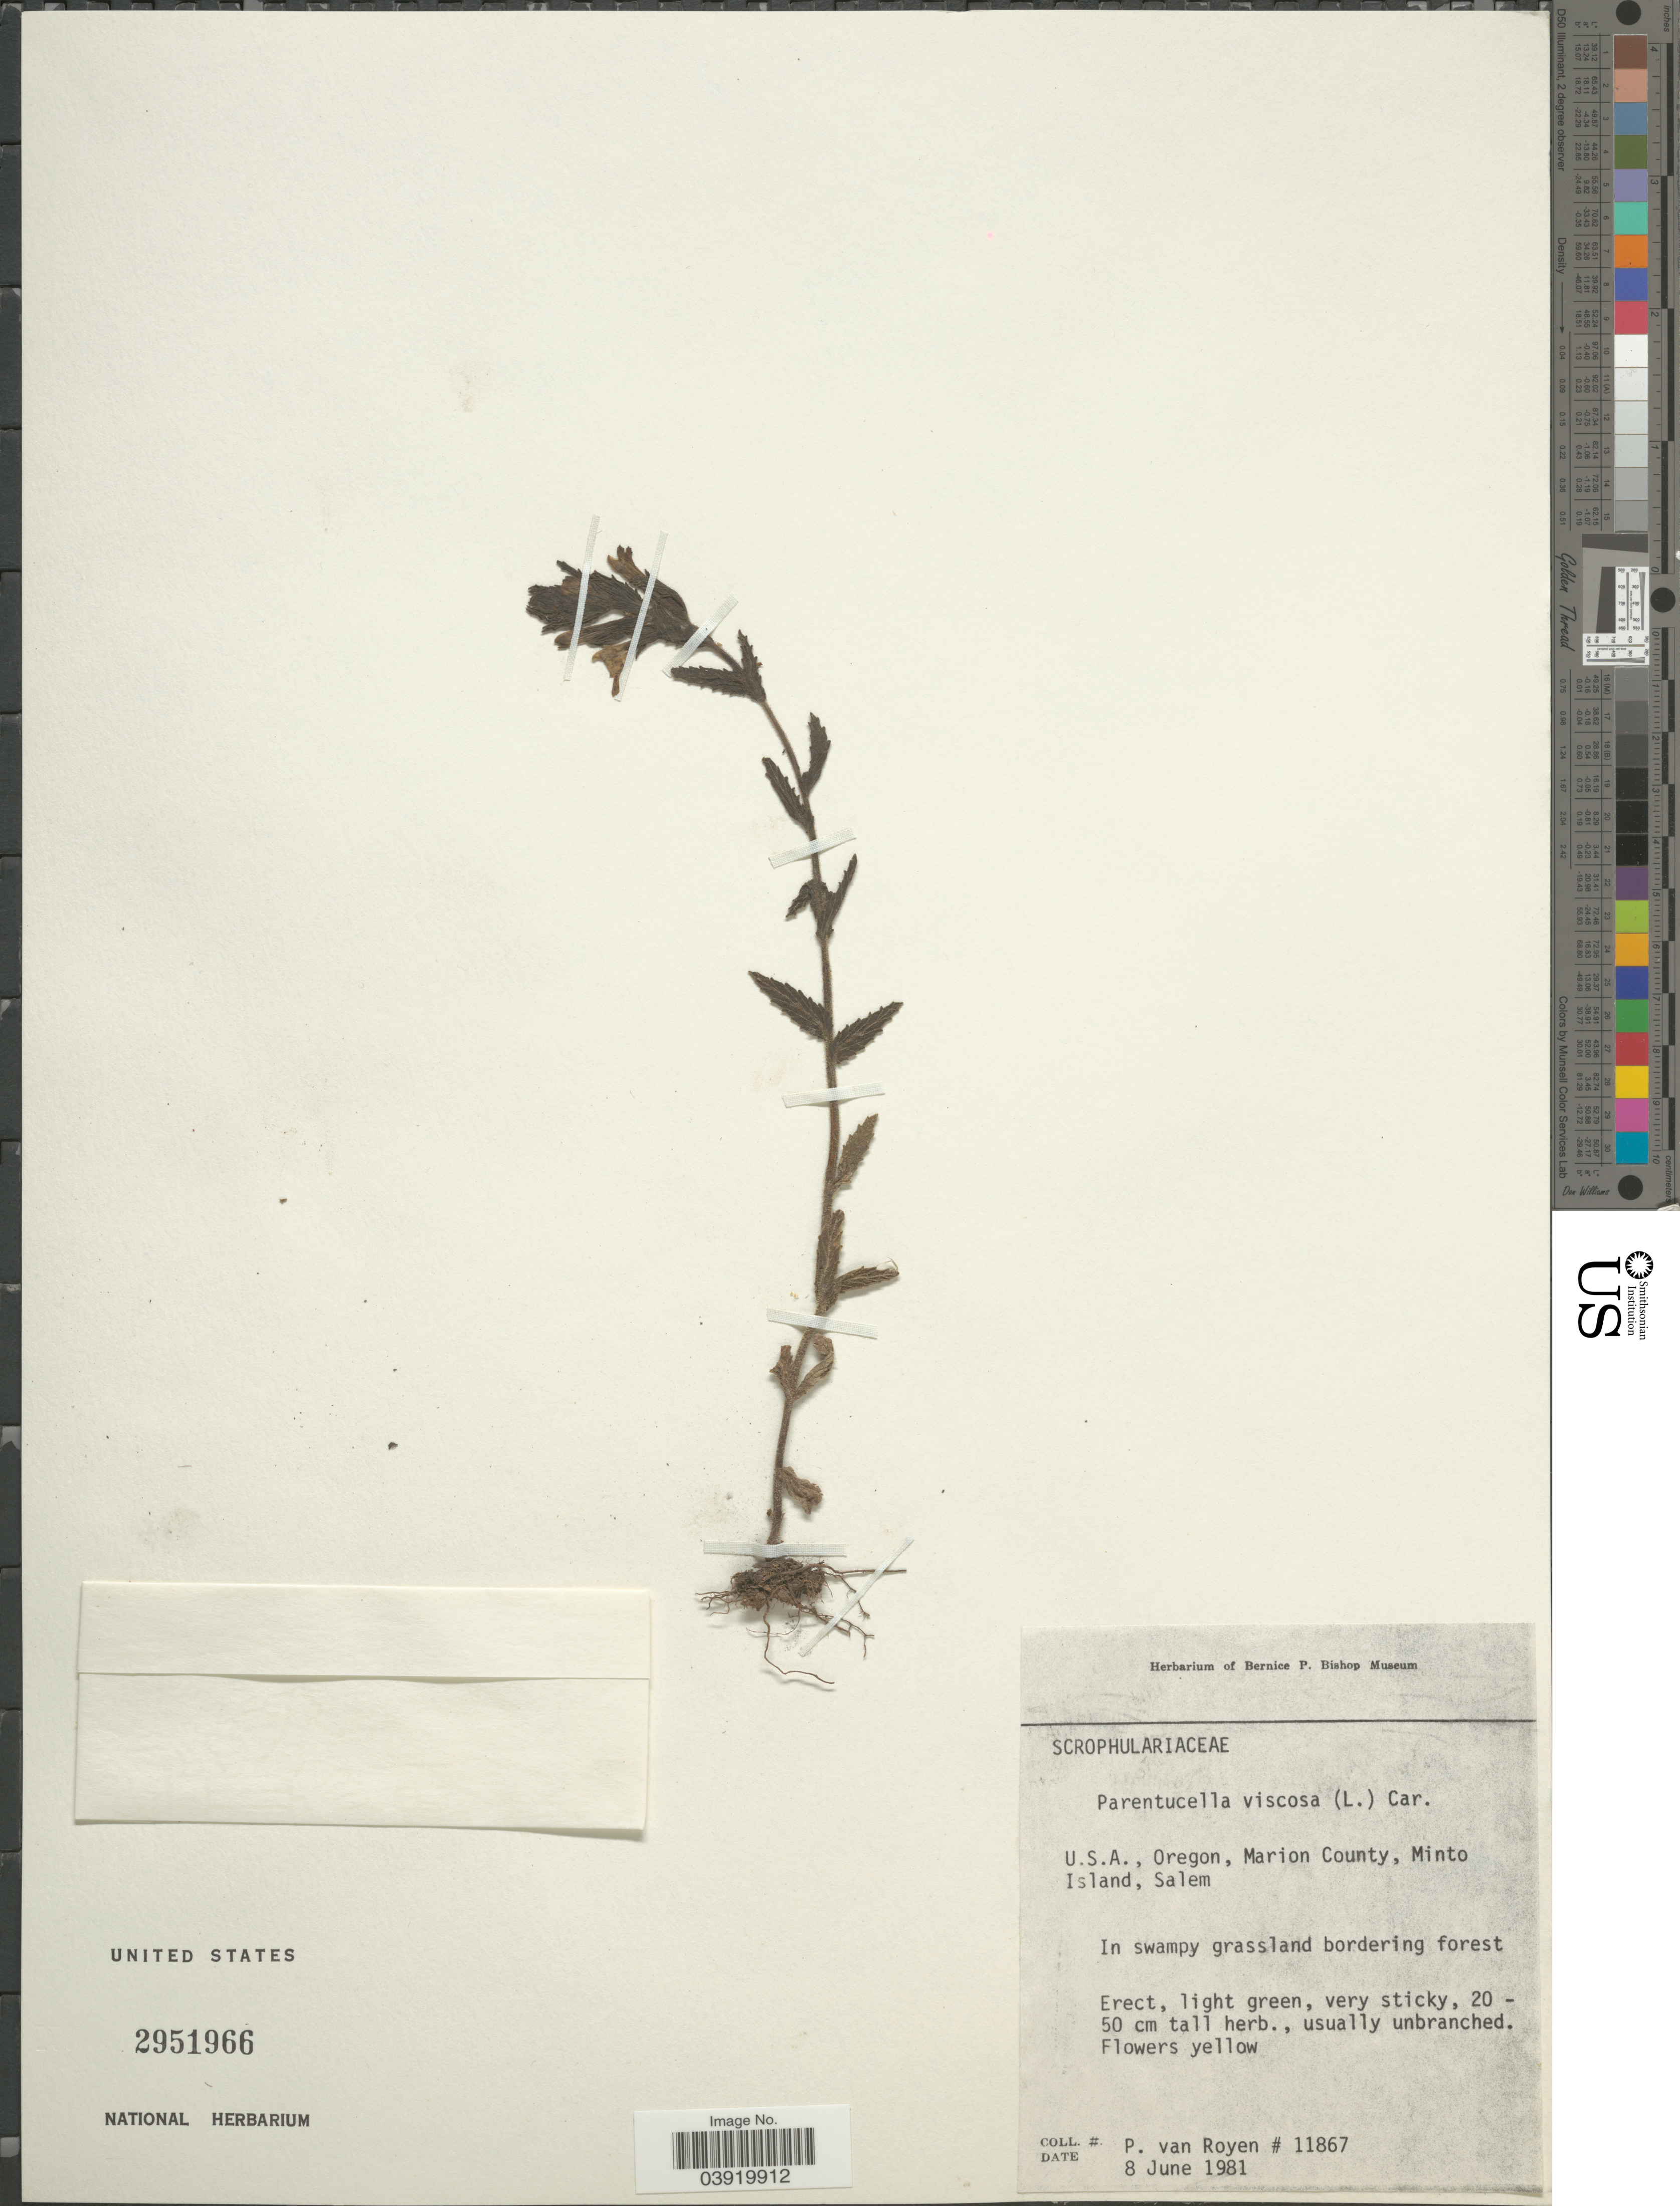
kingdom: Plantae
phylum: Tracheophyta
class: Magnoliopsida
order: Lamiales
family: Orobanchaceae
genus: Parentucellia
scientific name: Parentucellia viscosa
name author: (L.) Caruel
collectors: P. van Royen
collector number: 11867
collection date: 1981-06-08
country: United States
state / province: Oregon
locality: Marion County, Minto Island, Salem.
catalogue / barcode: US 2951966